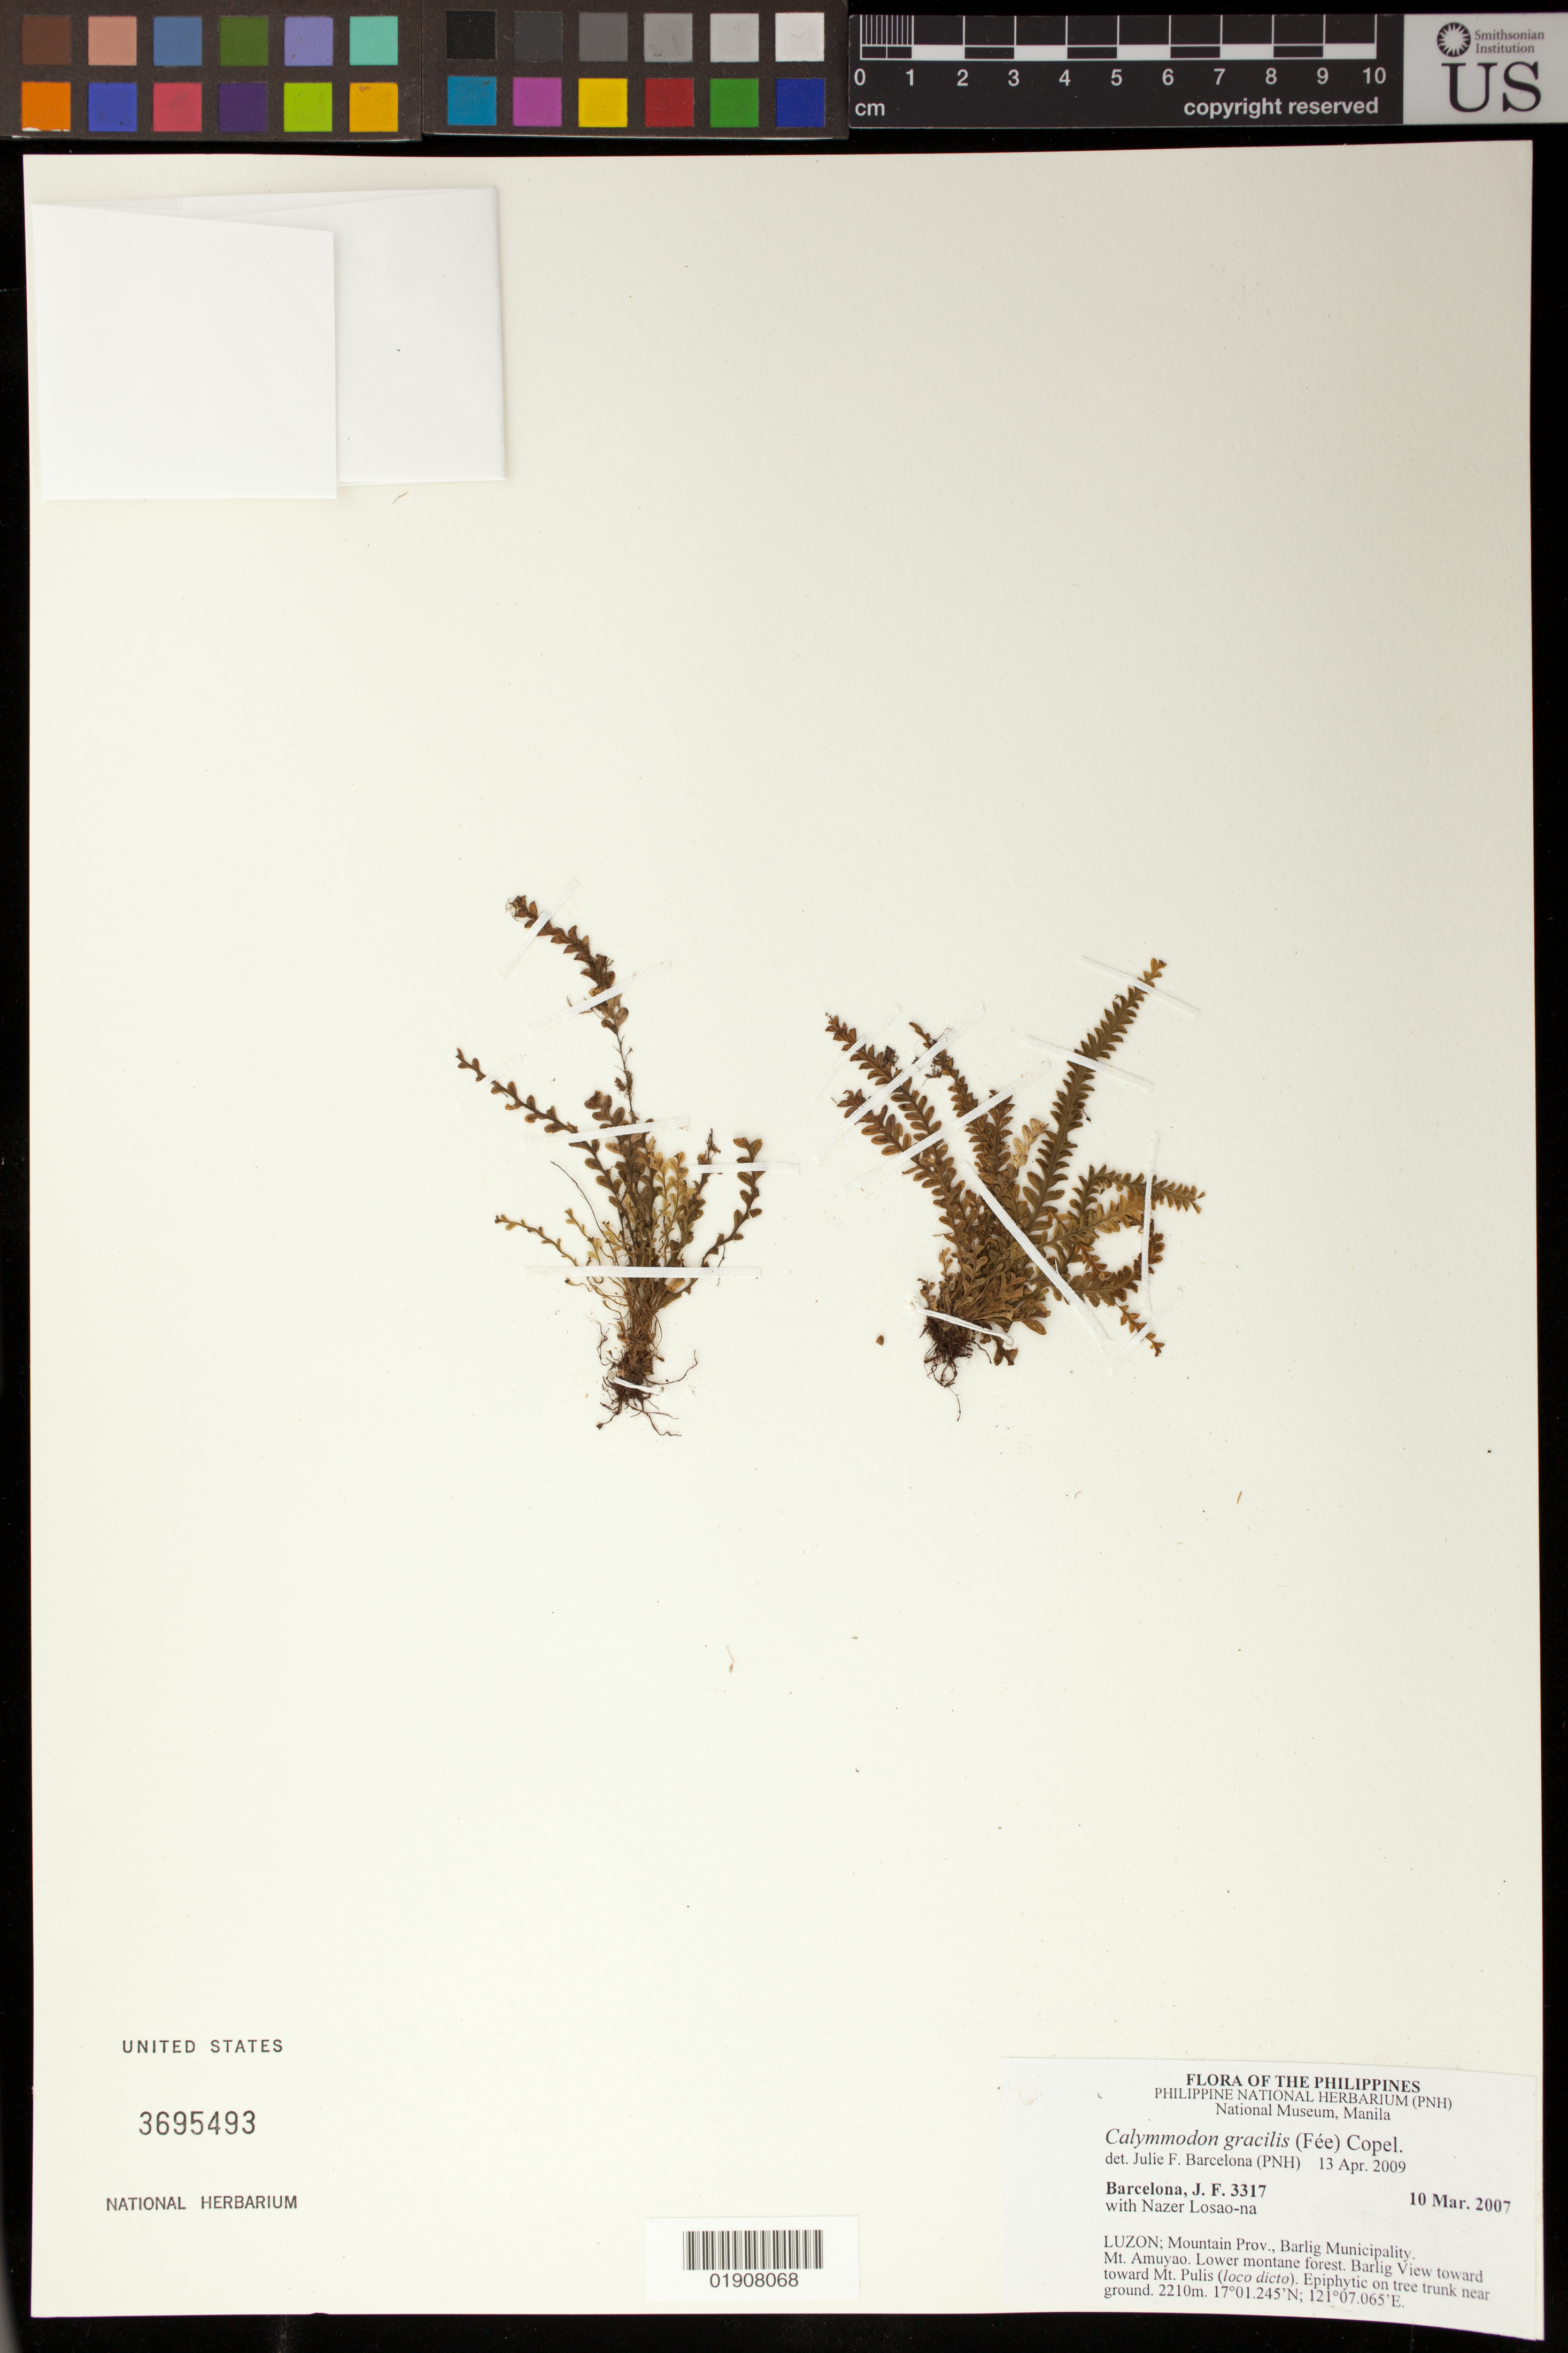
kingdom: Plantae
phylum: Tracheophyta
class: Polypodiopsida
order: Polypodiales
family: Polypodiaceae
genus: Calymmodon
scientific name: Calymmodon gracilis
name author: (Fée) Copel.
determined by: Barcelona, J. F.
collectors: J. F. Barcelona & N. Losao-na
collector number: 3317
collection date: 2007-03-10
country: Philippines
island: Luzon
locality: Luzon; Mountain Prov., Barlig Municipality. Mt. Amuyao. Lower montane forest. Barlig View toward Mt. Pulis (loco dicto)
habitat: Lower montane forest.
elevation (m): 2210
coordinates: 17 01.245 N, 121 07.065 E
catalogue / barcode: US 3695493